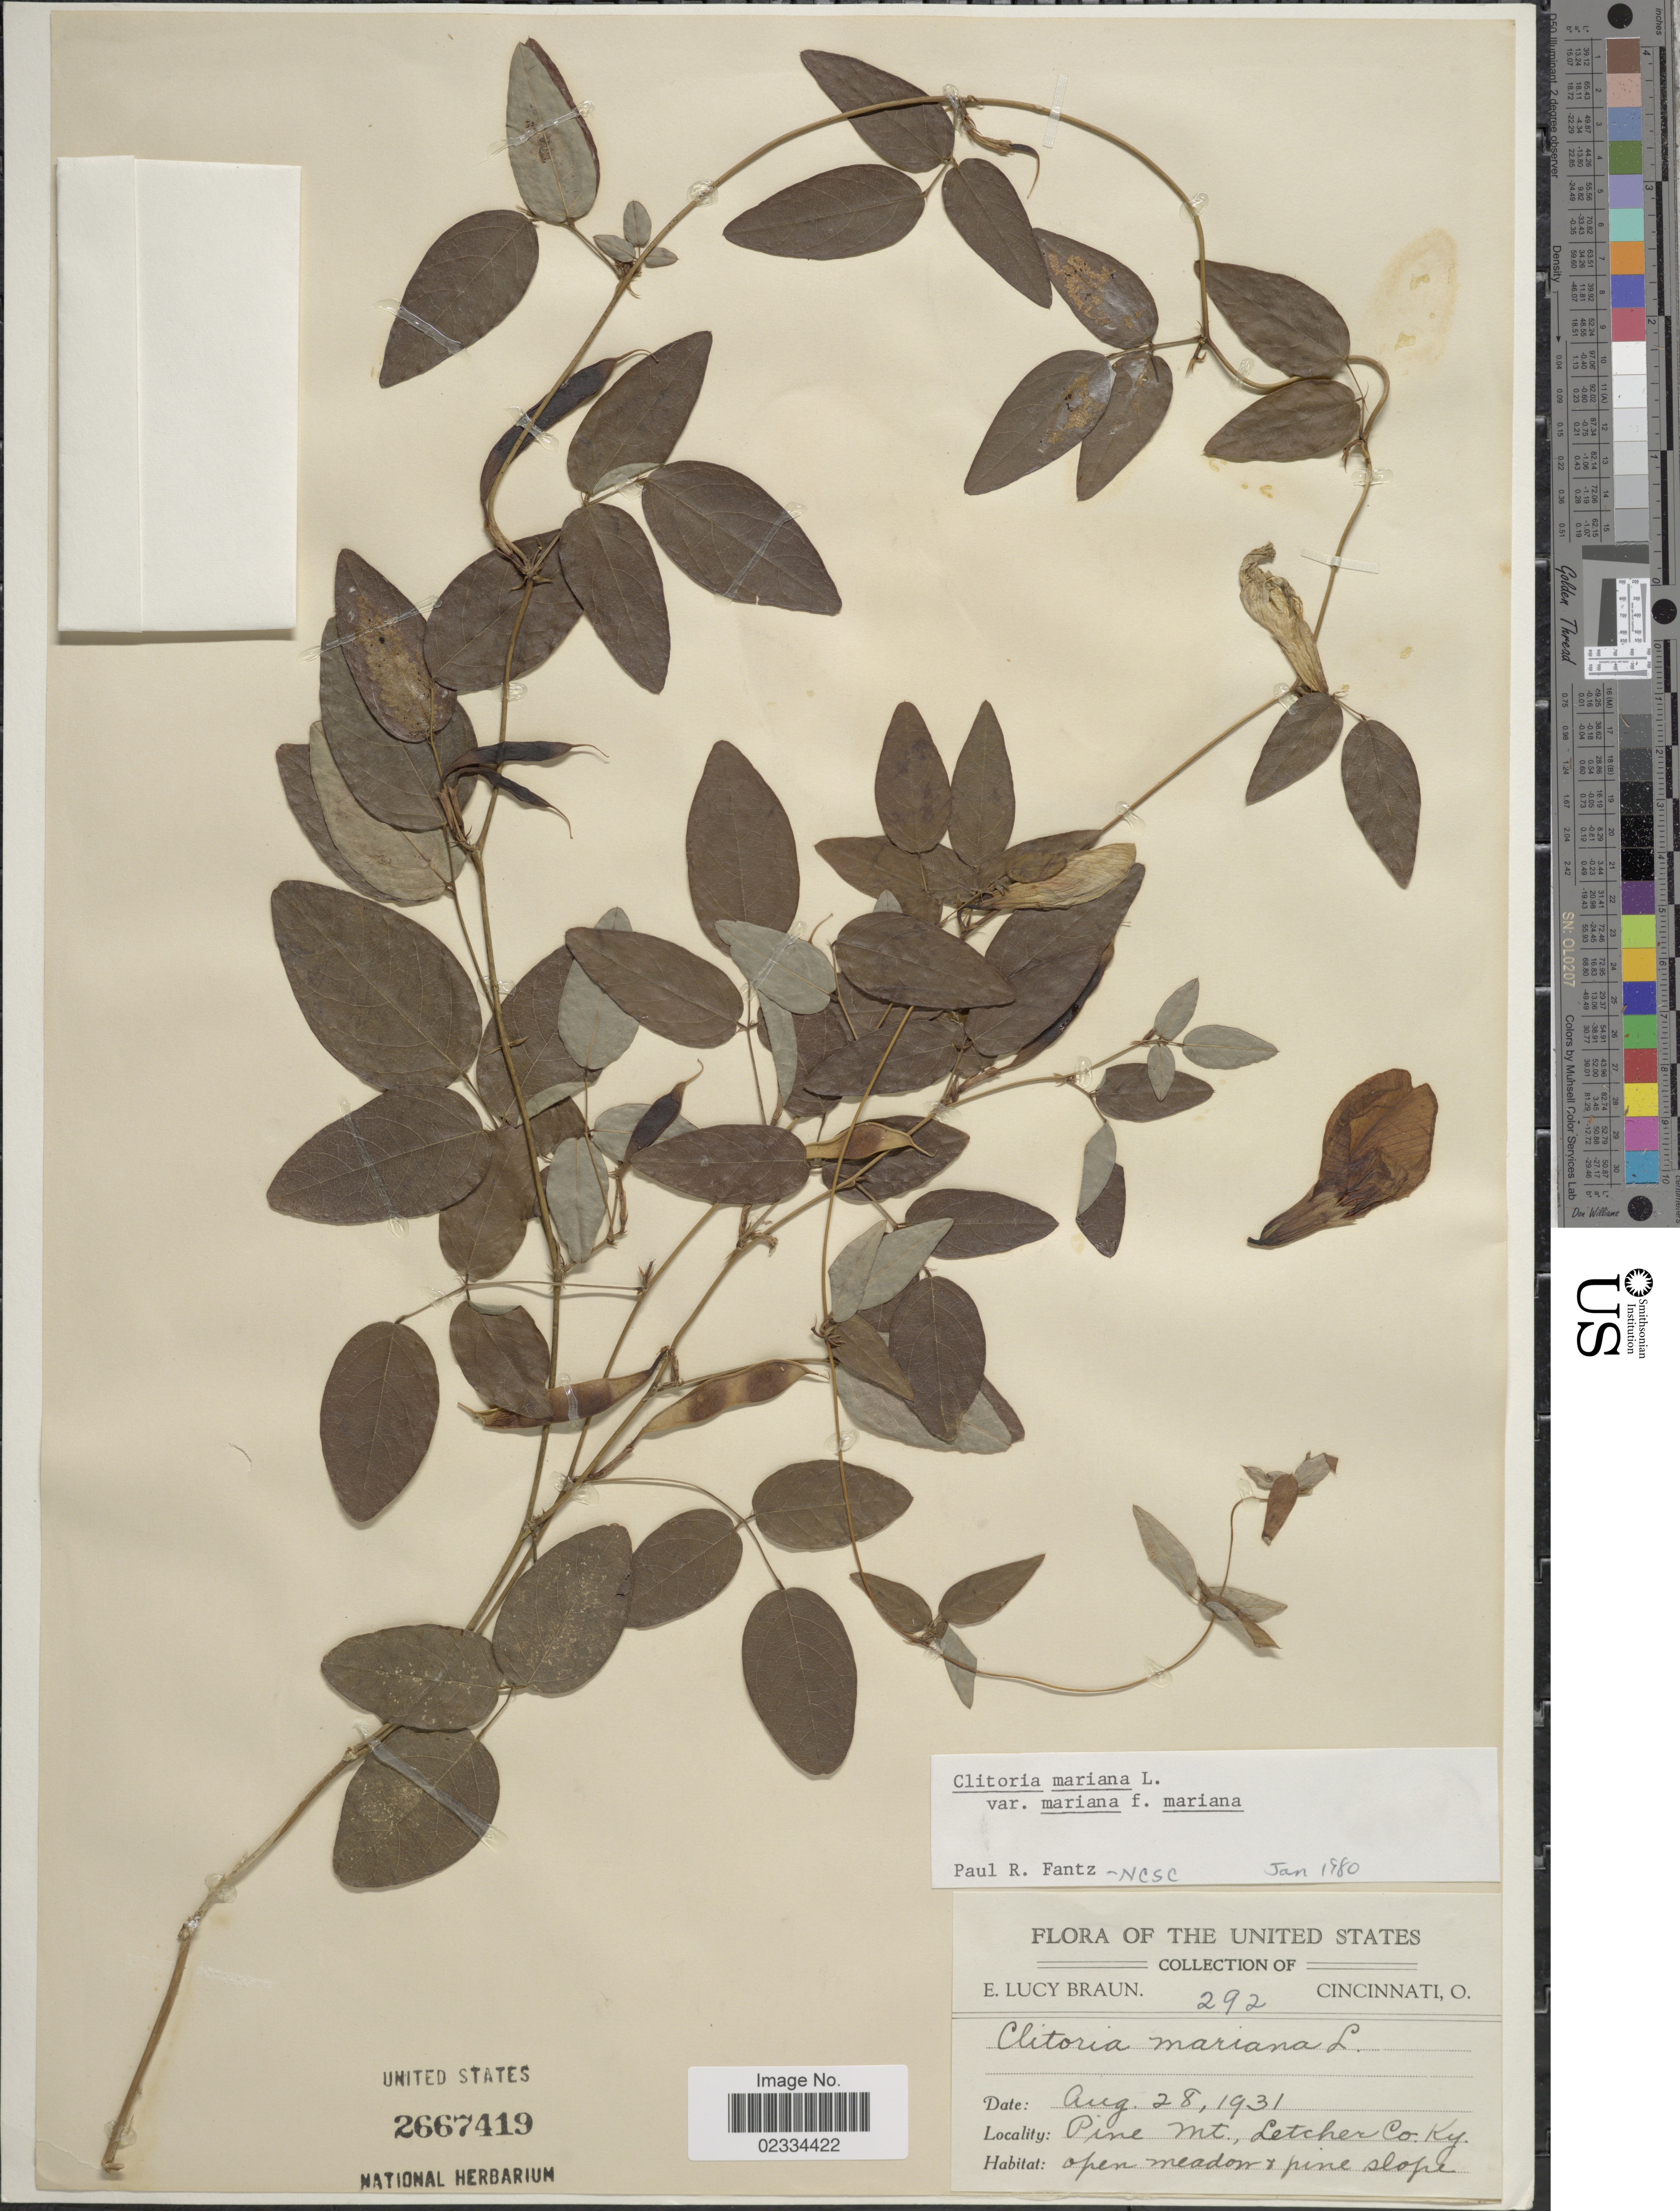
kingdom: Plantae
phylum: Tracheophyta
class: Magnoliopsida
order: Fabales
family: Fabaceae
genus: Clitoria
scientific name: Clitoria mariana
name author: L.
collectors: E. L. Braun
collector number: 292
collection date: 1931-08-28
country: United States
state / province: Kentucky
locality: Pine Mt., Letcher Co.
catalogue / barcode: US 2667419